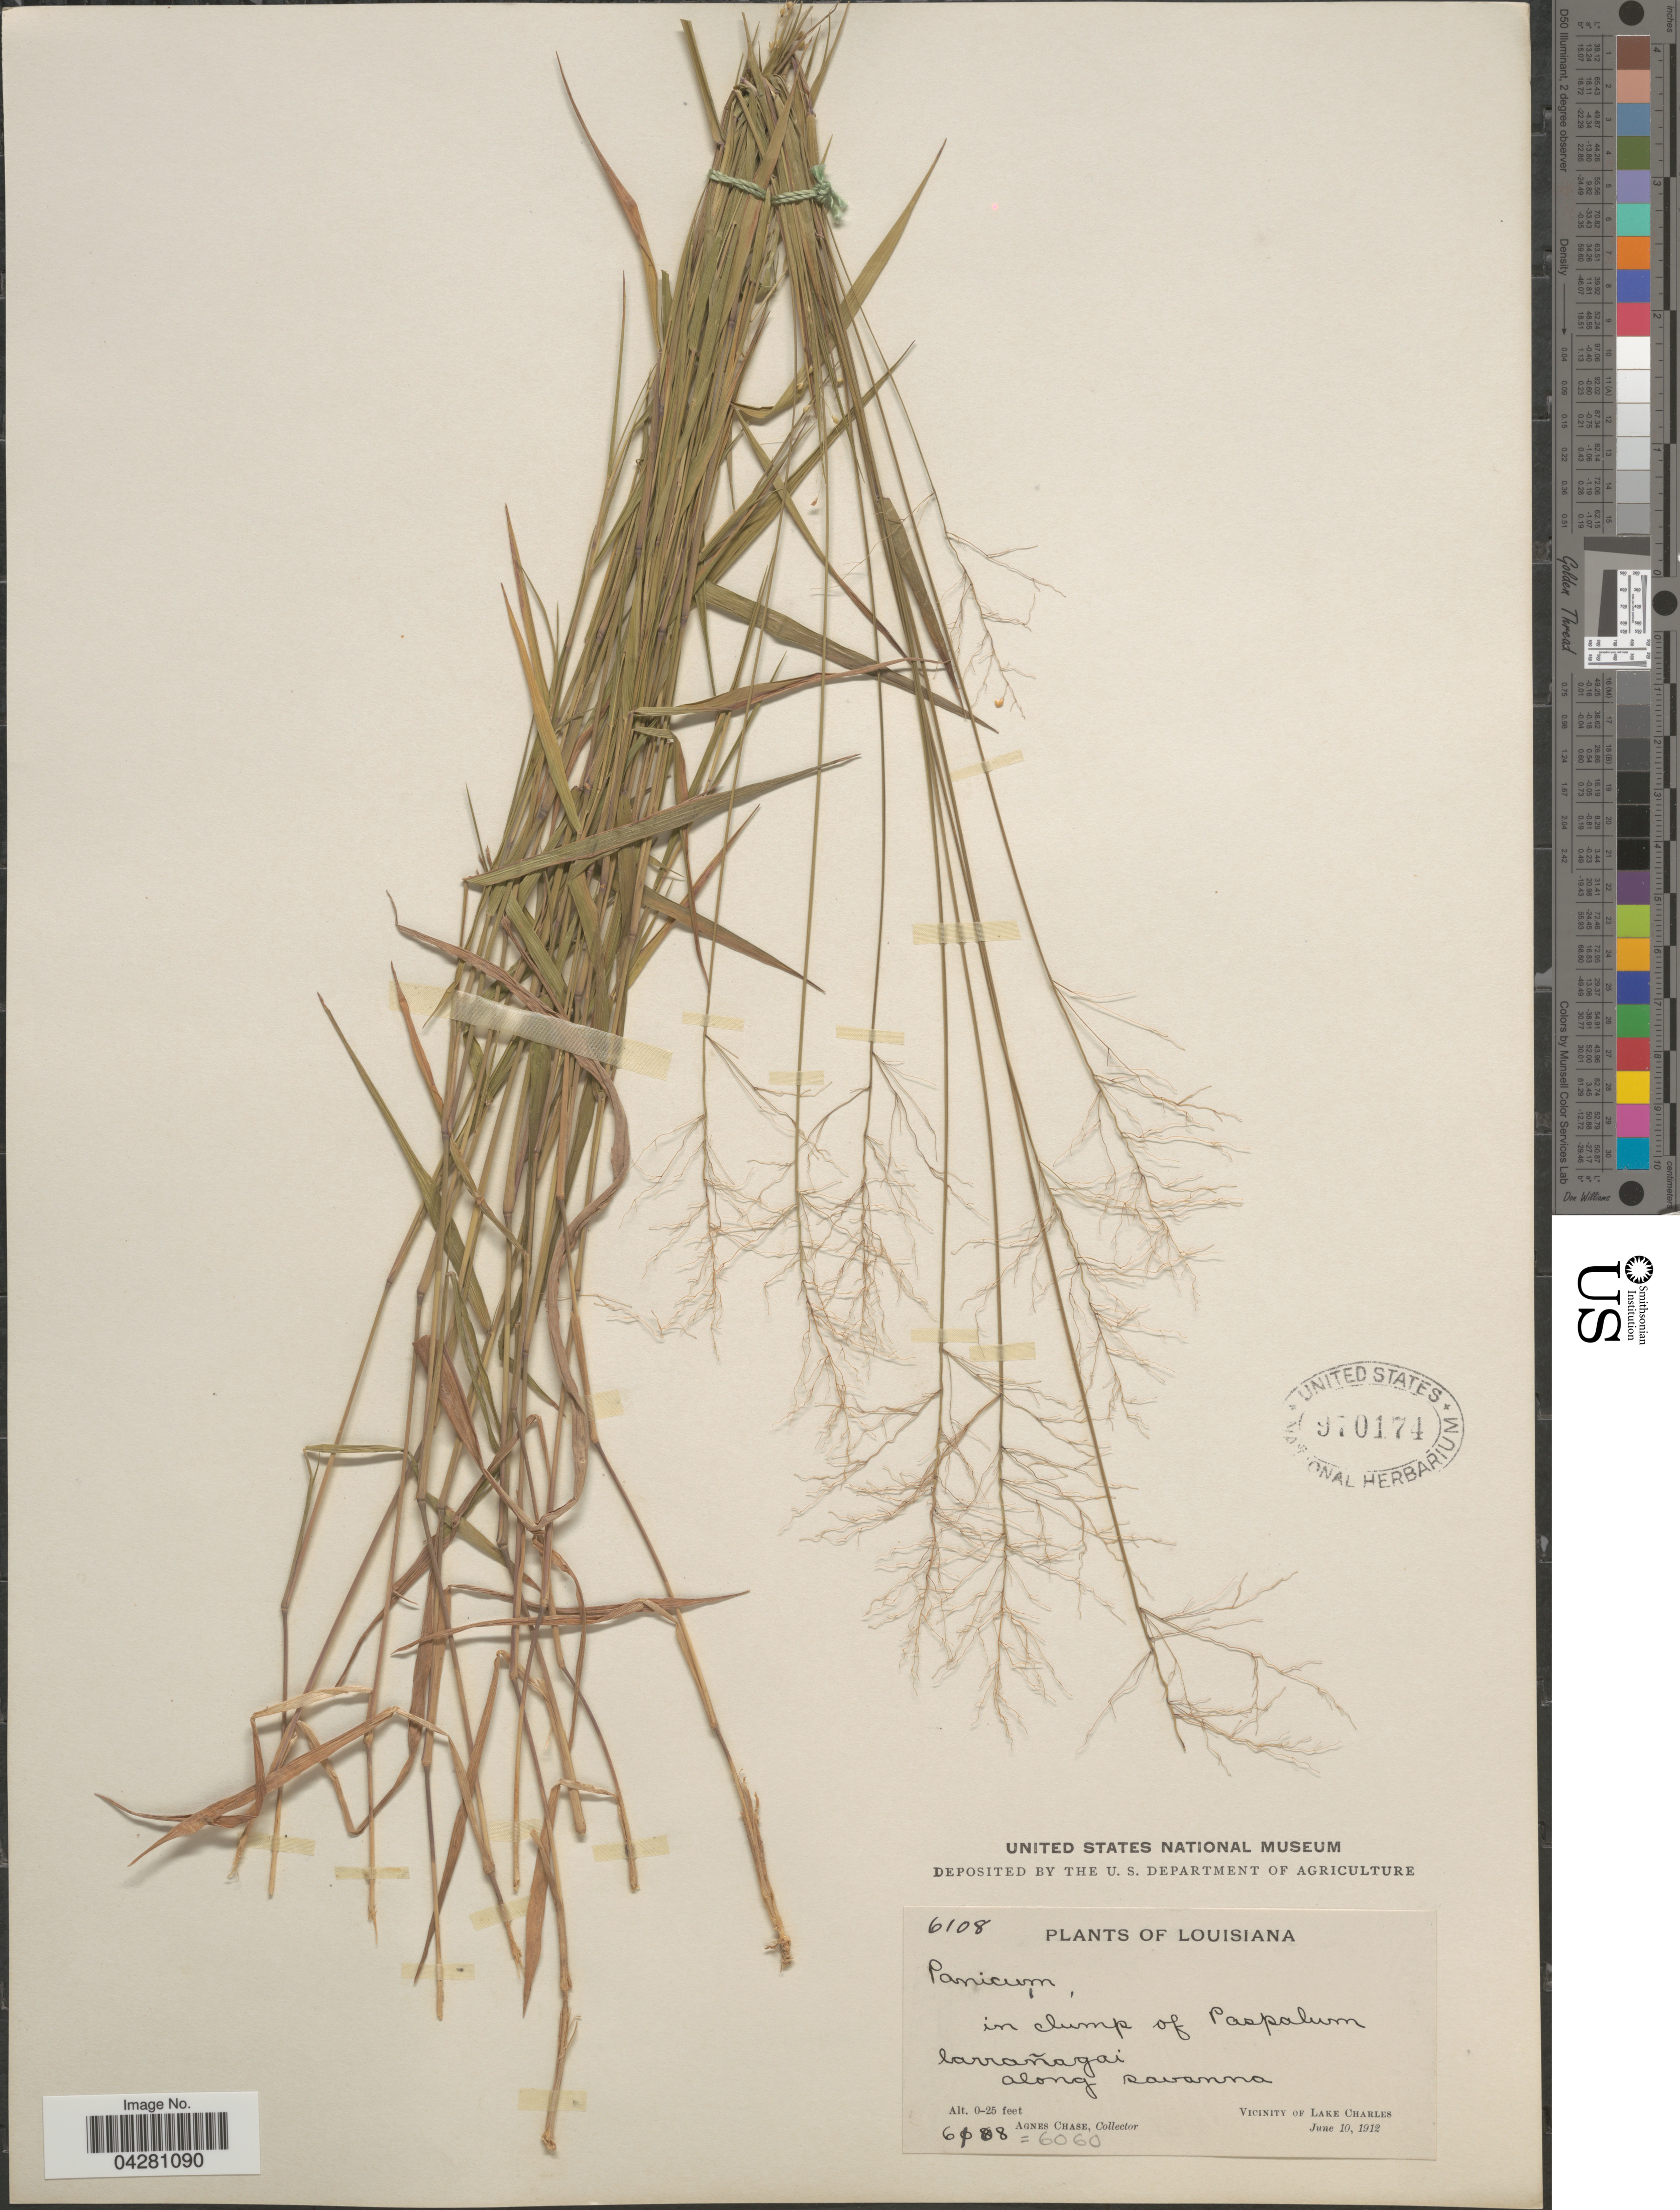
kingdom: Plantae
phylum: Tracheophyta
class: Liliopsida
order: Poales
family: Poaceae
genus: Dichanthelium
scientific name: Dichanthelium dichotomum var. dichotomum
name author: (L.) Gould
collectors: A. Chase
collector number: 6108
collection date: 1912-06-10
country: United States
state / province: Louisiana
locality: Vicinity of Lake Charles.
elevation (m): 0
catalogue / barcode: US 970174